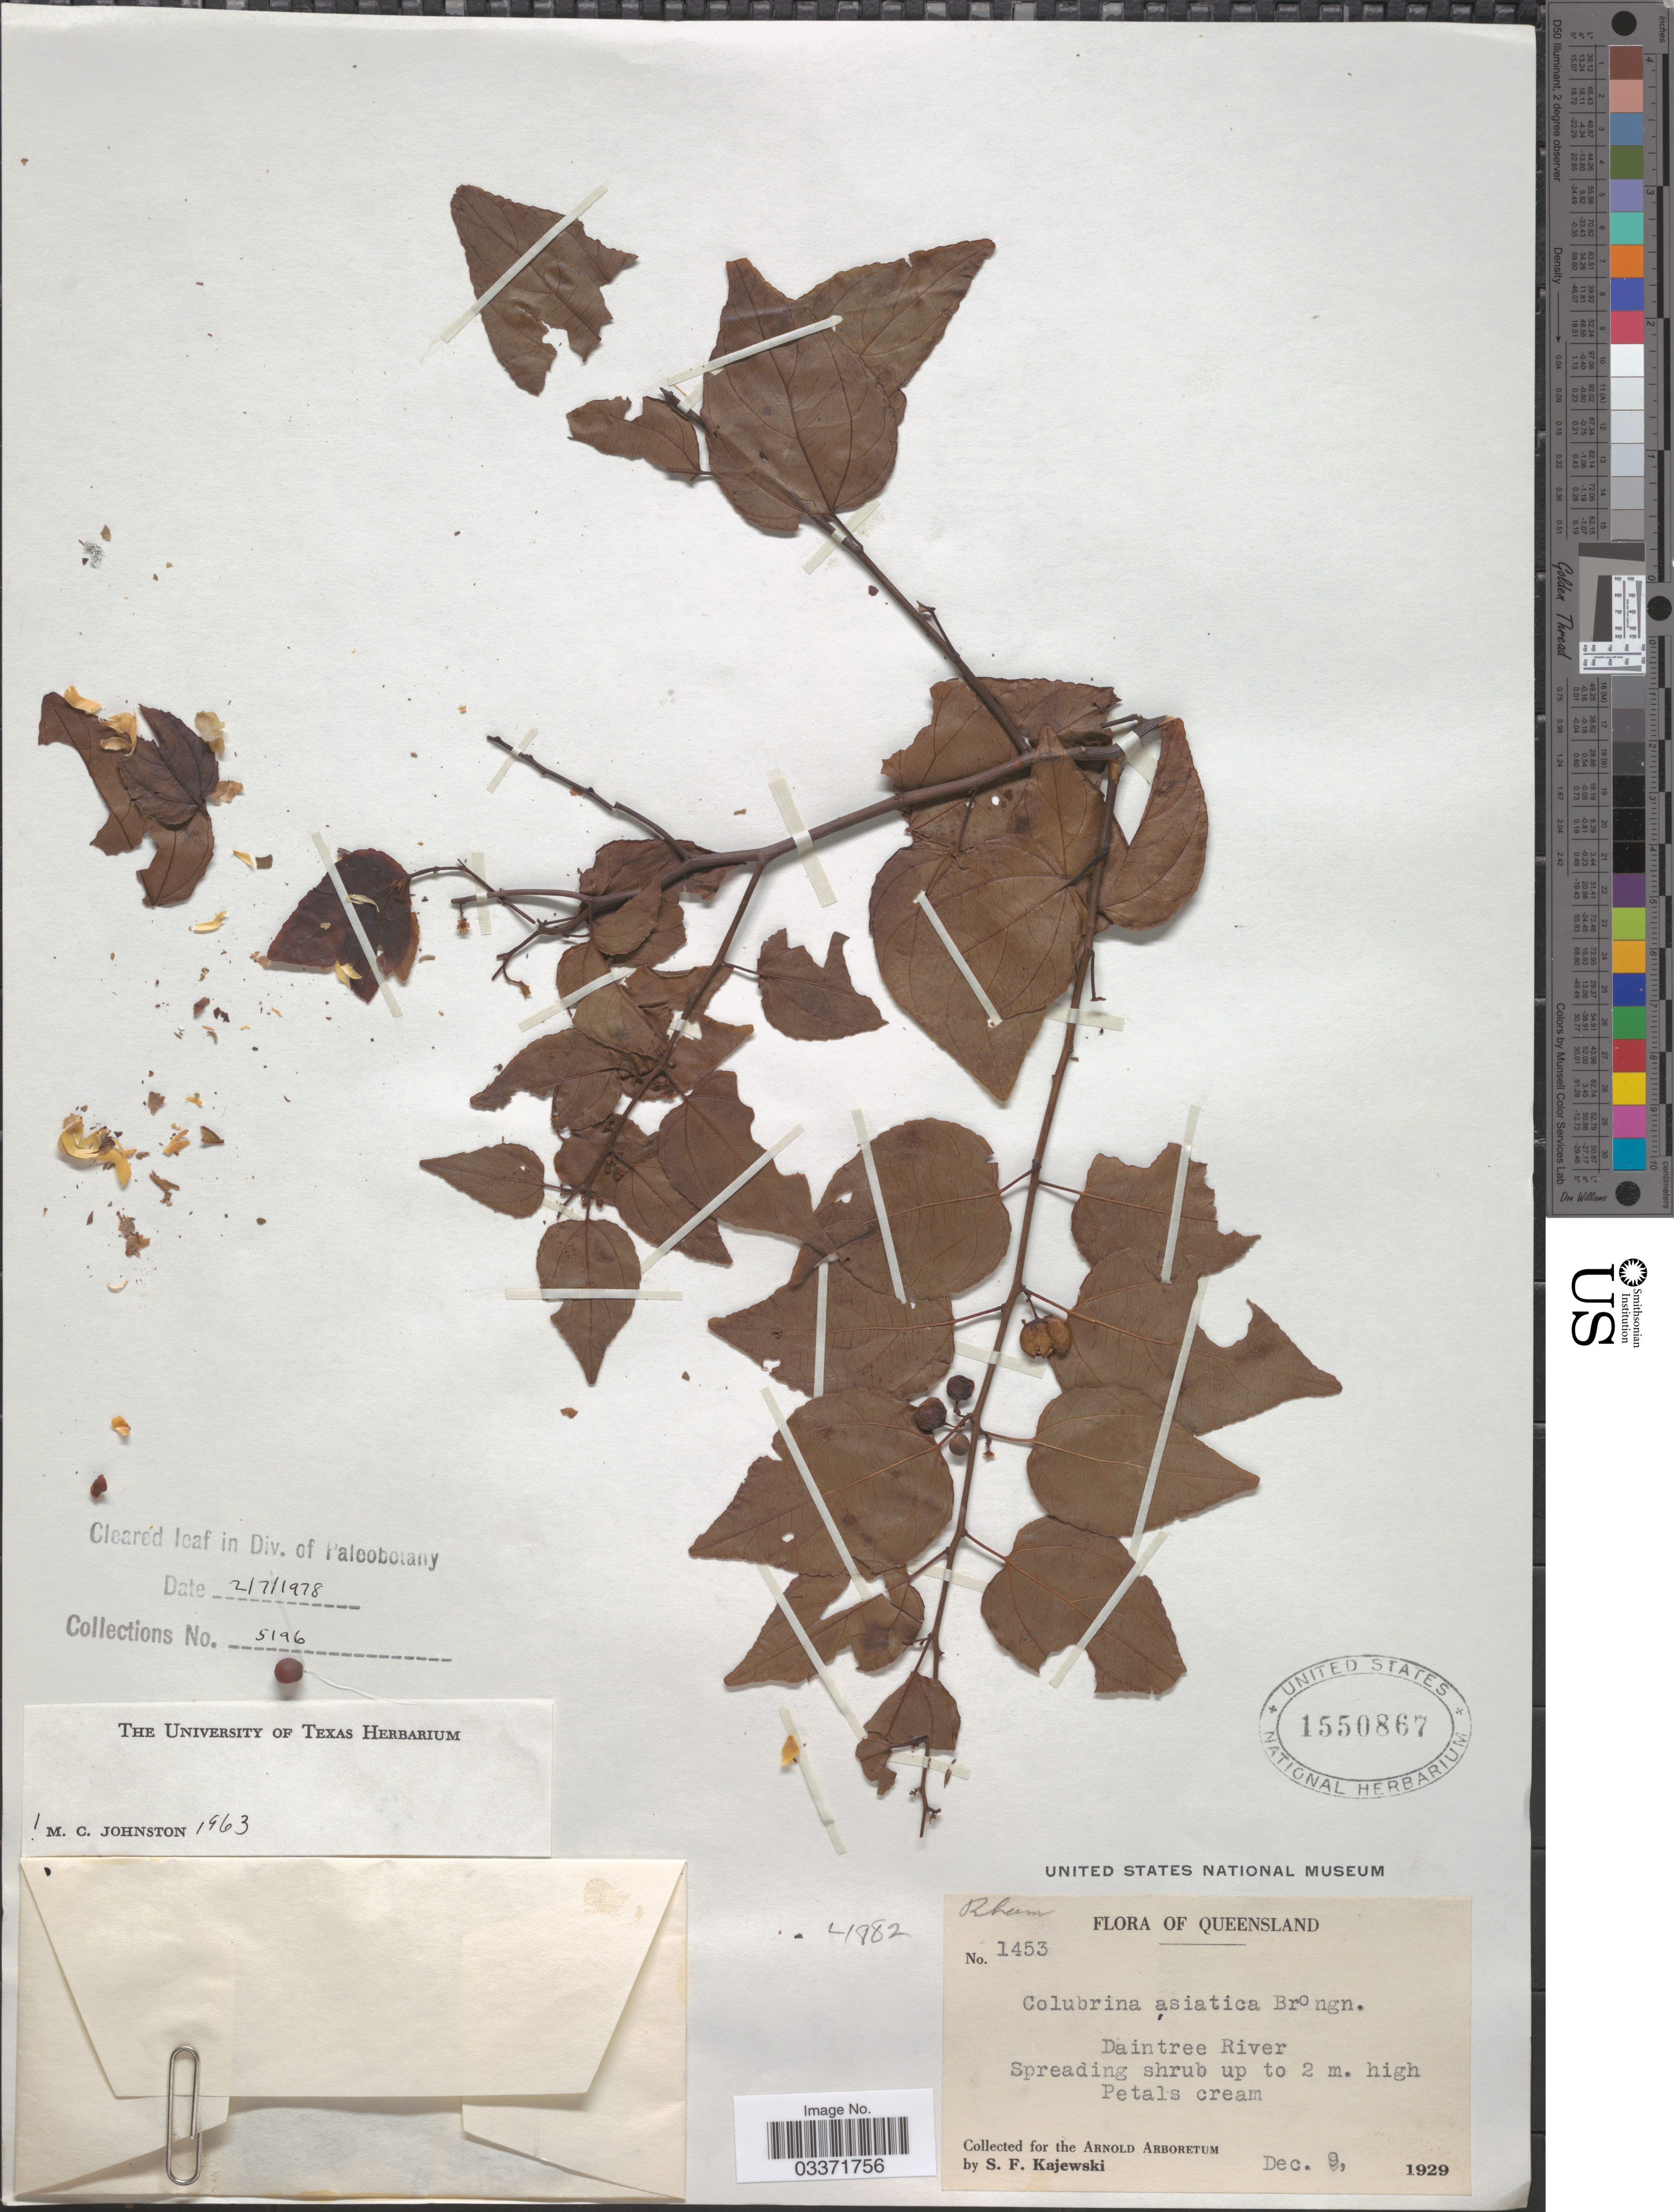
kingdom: Plantae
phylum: Tracheophyta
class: Magnoliopsida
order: Rosales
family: Rhamnaceae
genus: Colubrina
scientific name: Colubrina asiatica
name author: (L.) Brongn.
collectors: S. Kajewski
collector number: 1453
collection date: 1929-12-09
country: Australia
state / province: Queensland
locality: Daintree River.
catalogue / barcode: US 1550867